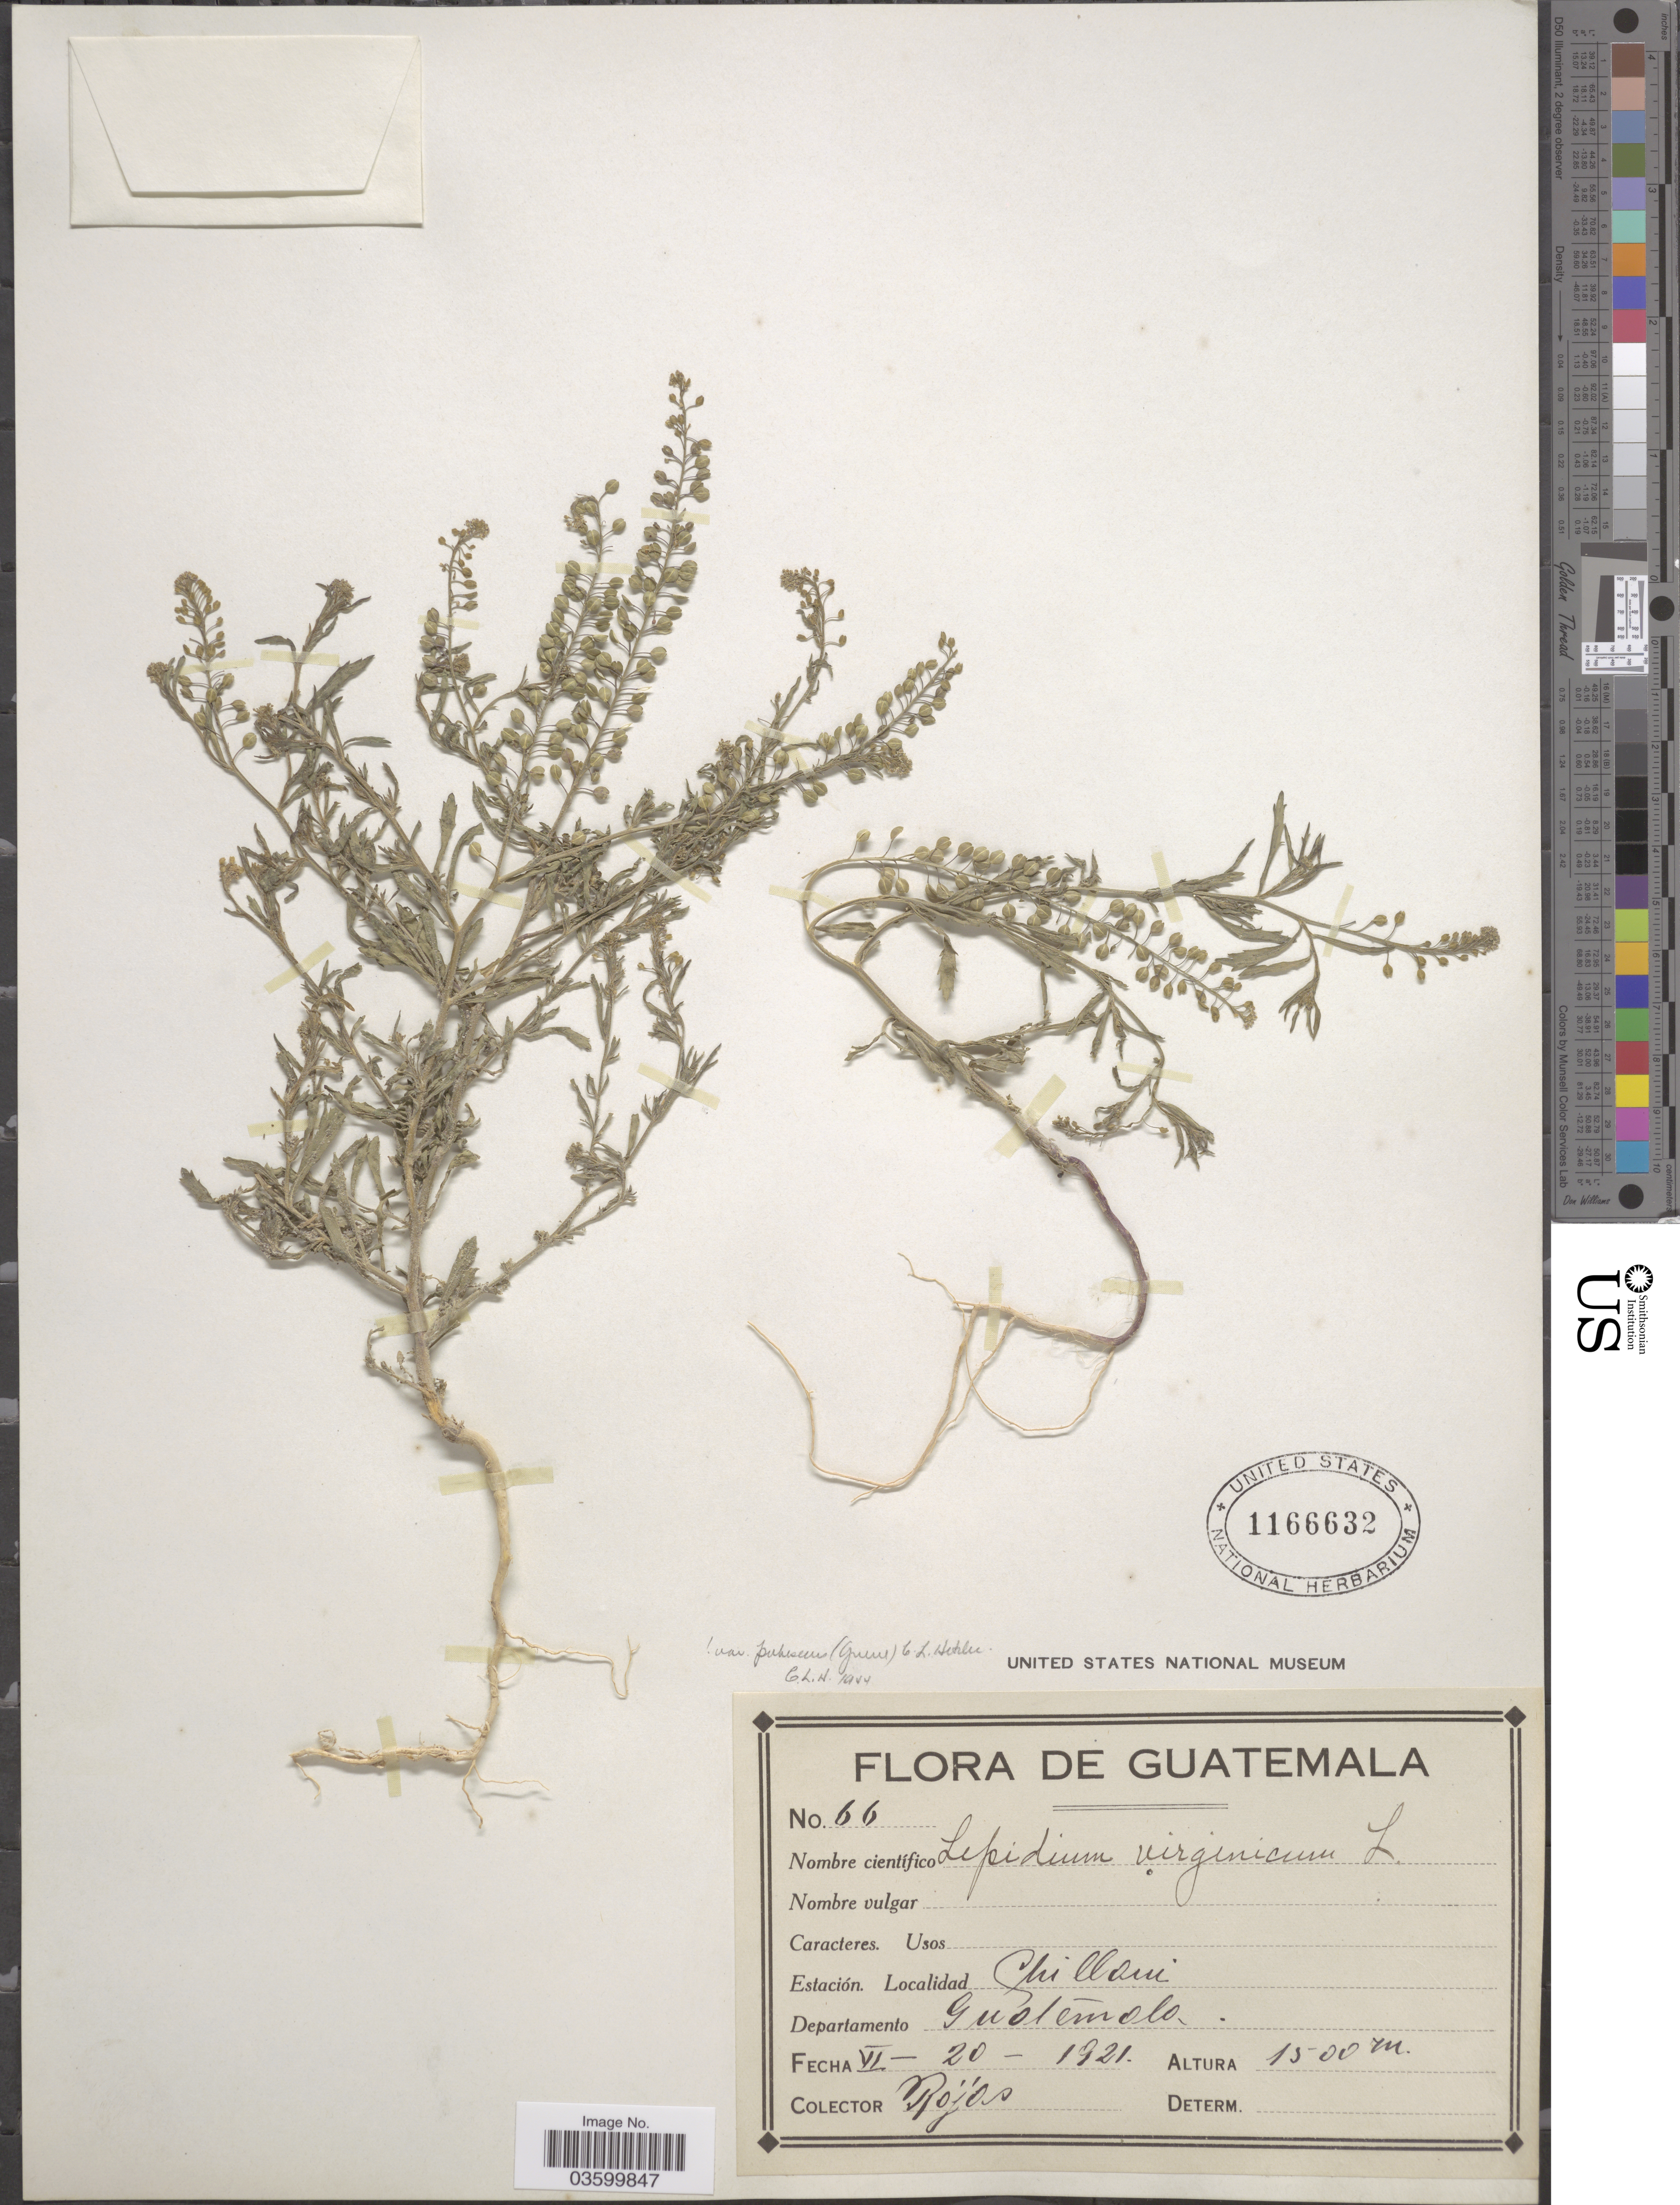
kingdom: Plantae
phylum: Tracheophyta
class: Magnoliopsida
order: Brassicales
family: Brassicaceae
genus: Lepidium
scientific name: Lepidium virginicum var. pubescens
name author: (Greene) C.L. Hitchc.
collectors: Rojas, --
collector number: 66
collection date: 1921-06-20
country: Guatemala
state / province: Guatemala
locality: Chillani. Departamento Guatemala.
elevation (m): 1500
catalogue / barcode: US 1166632